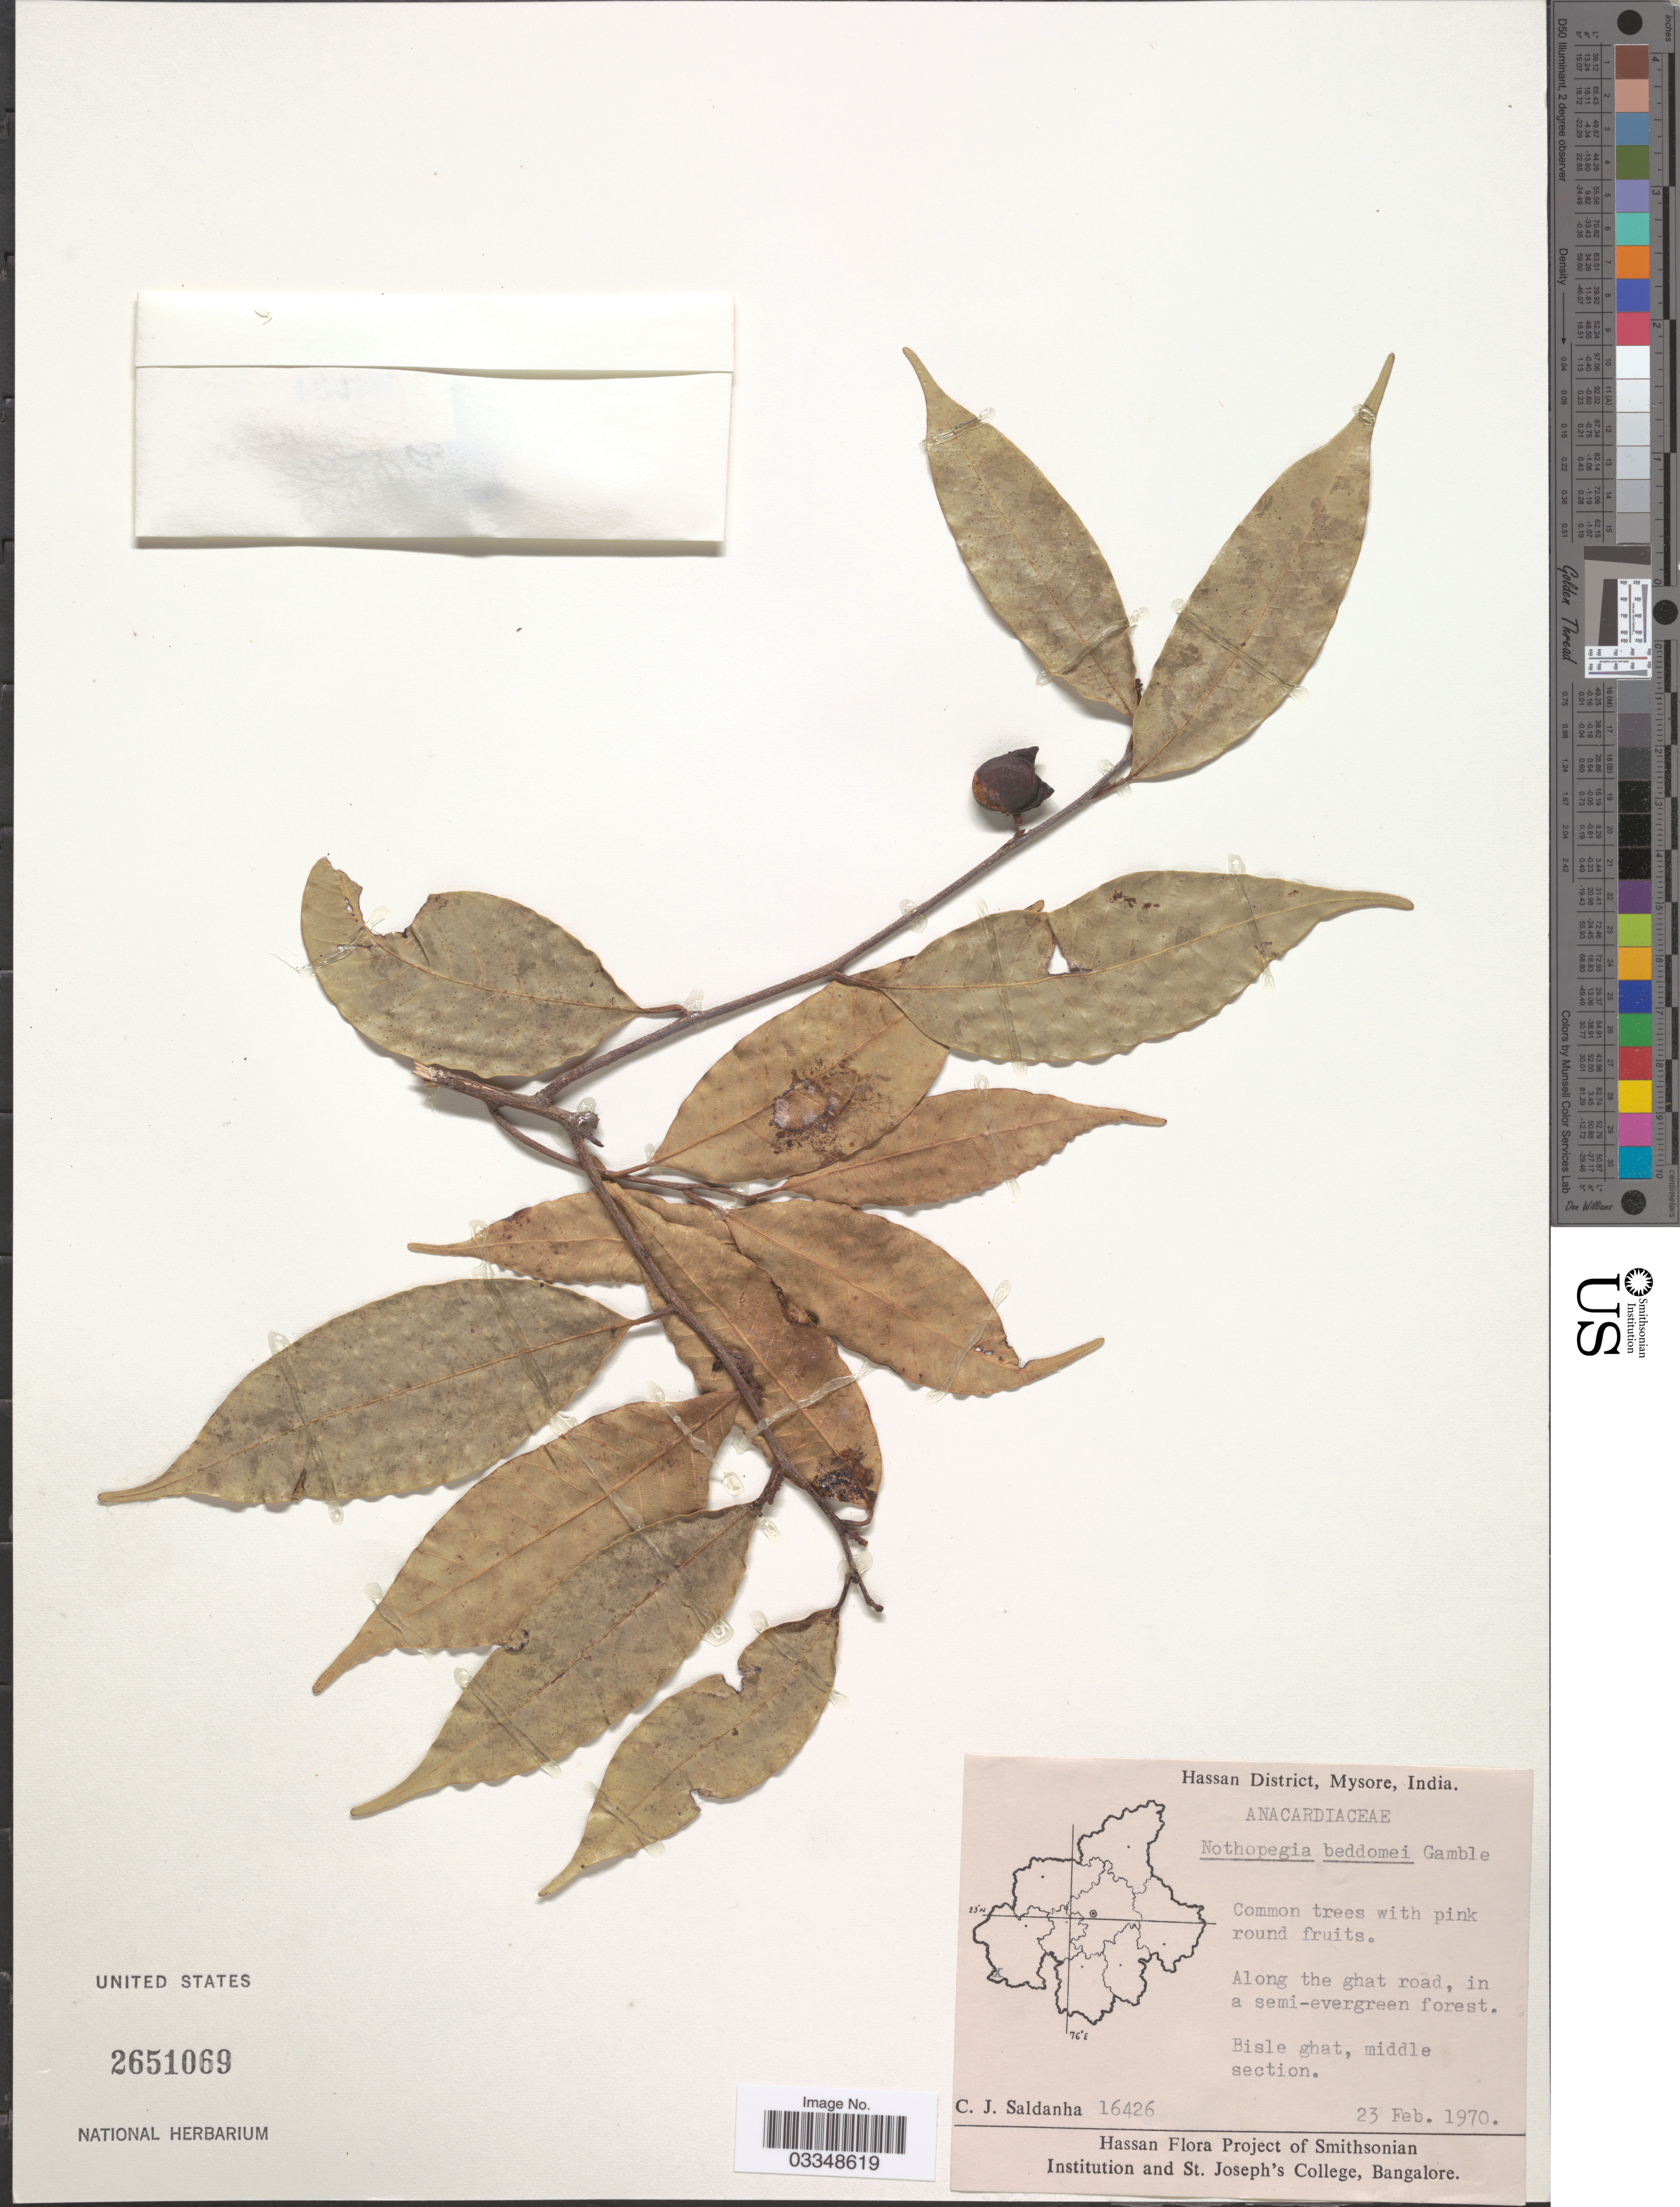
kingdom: Plantae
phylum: Tracheophyta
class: Magnoliopsida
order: Sapindales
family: Anacardiaceae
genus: Nothopegia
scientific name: Nothopegia beddomei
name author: Gamble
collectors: C. Saldanha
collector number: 16426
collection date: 1970-02-23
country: India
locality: Hassan District, Mysore. Bisle ghat, middle section.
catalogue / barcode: US 2651069